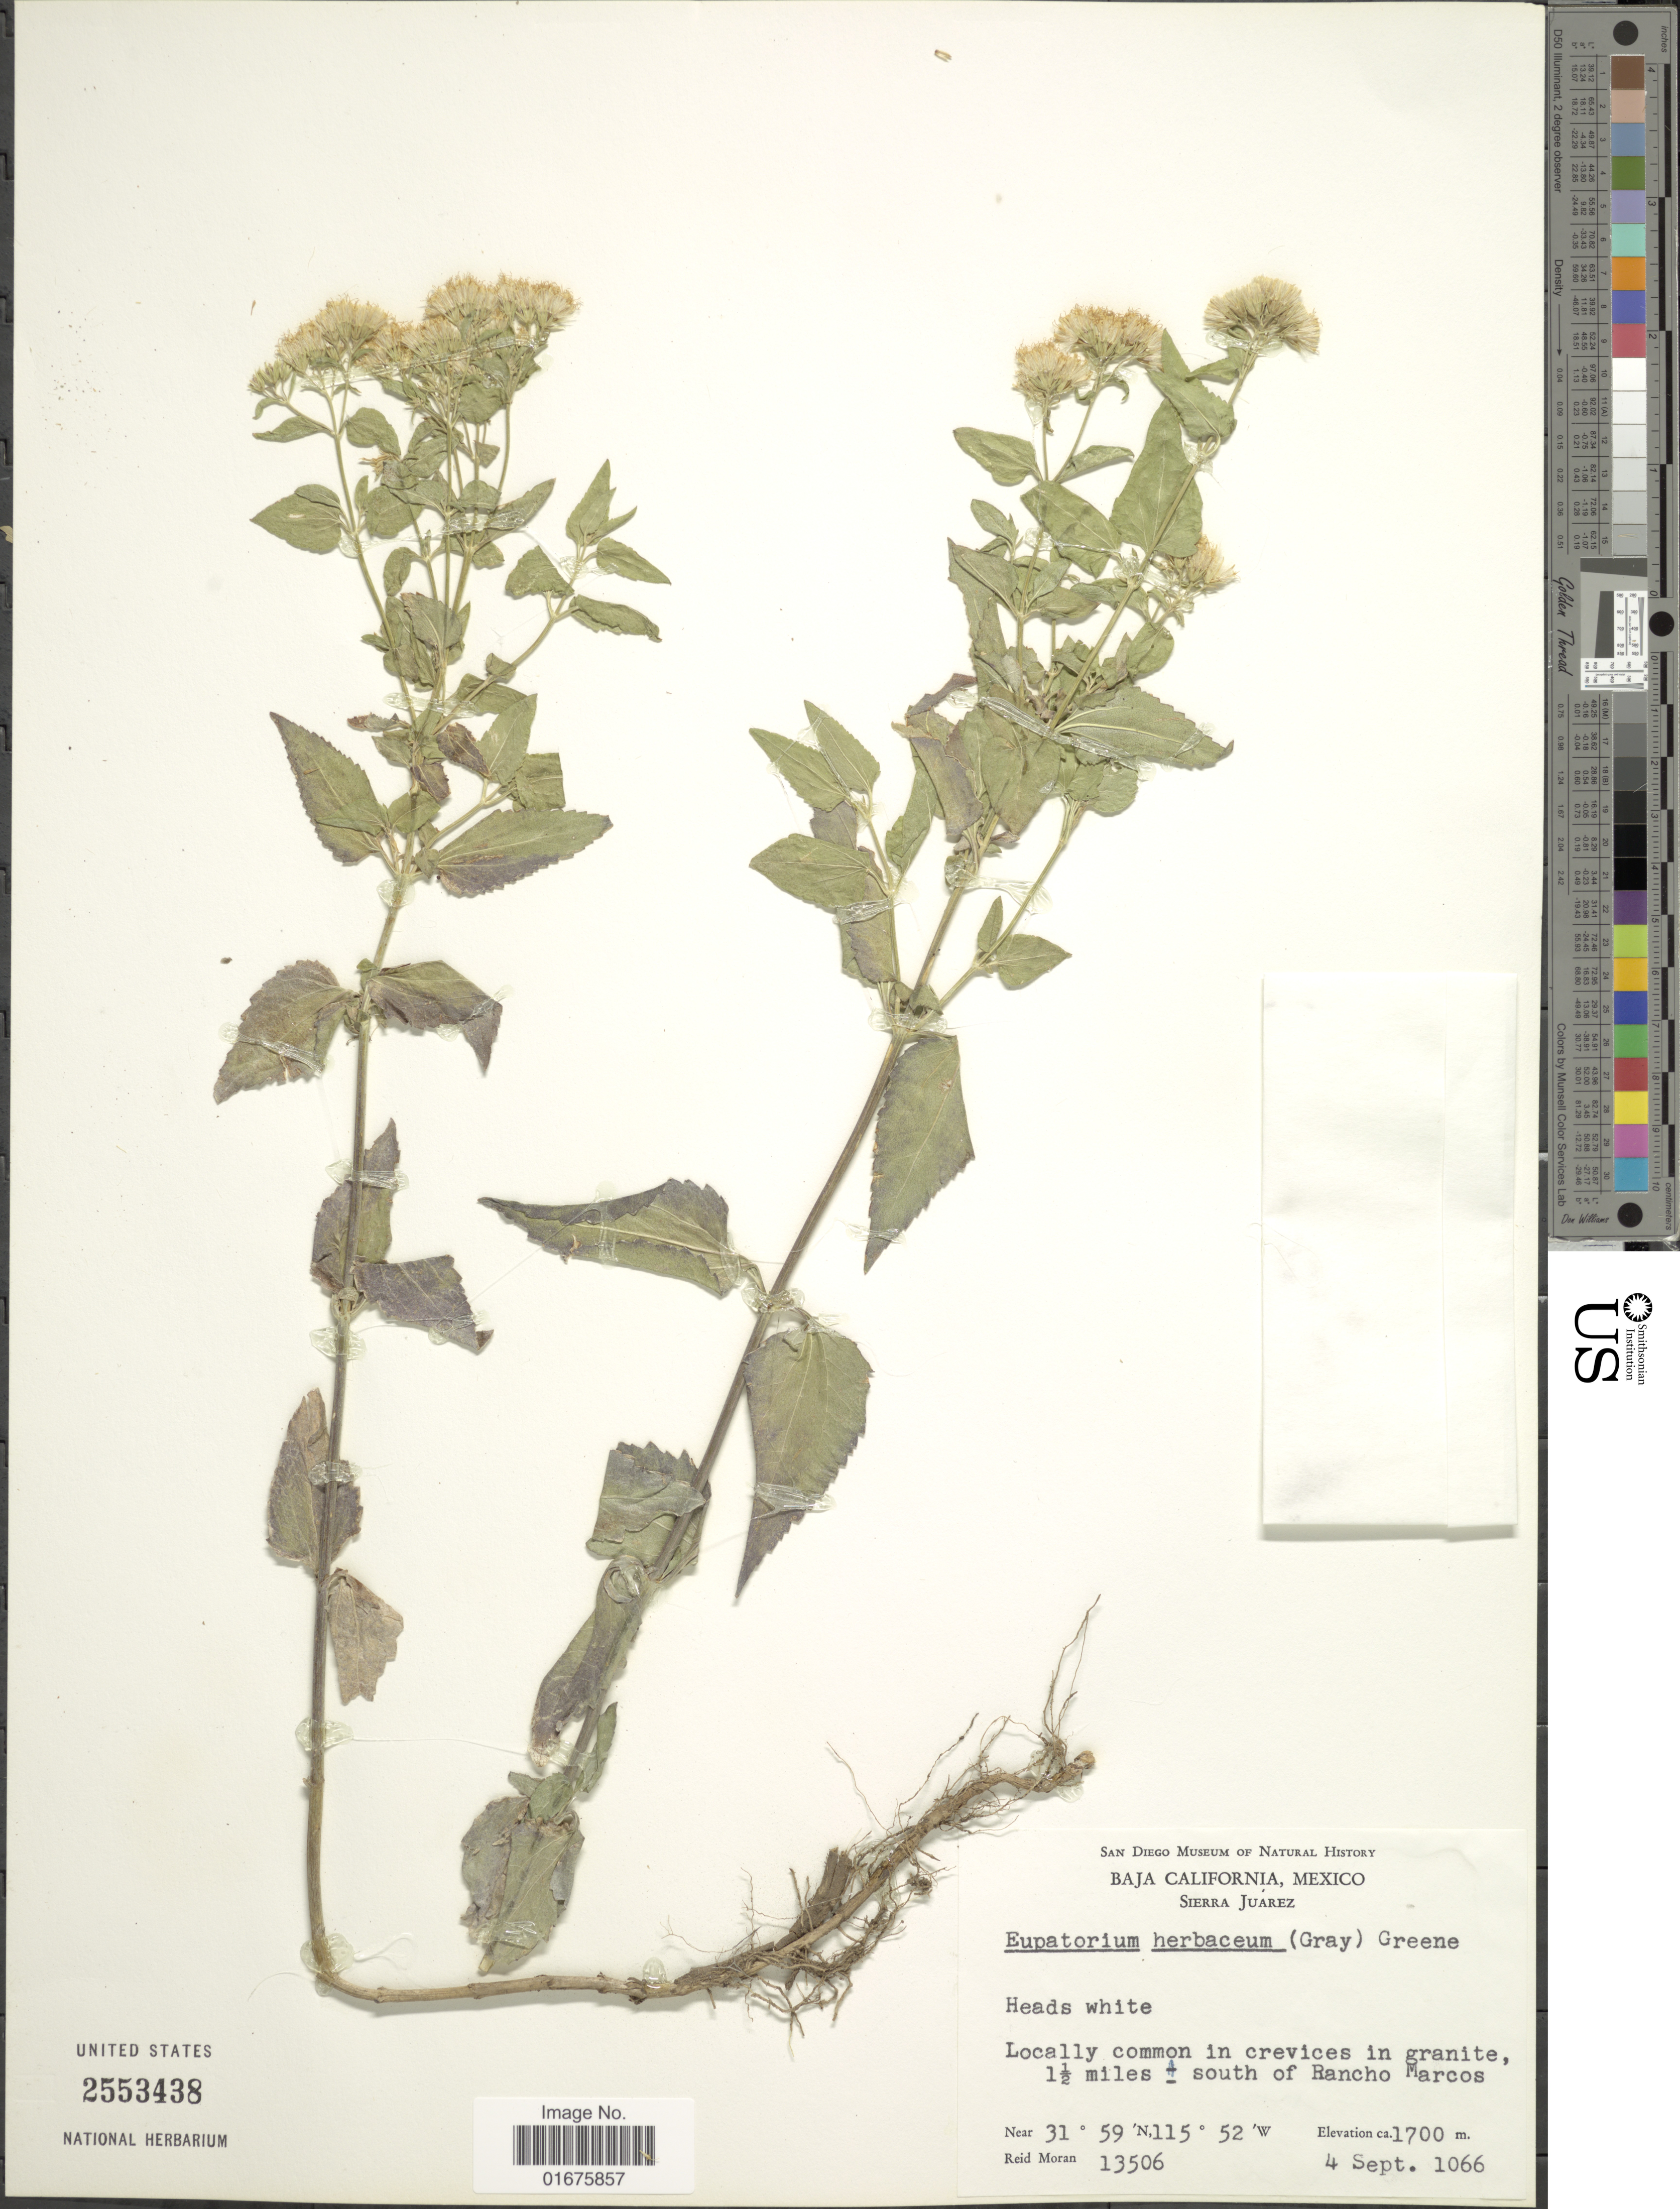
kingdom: Plantae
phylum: Tracheophyta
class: Magnoliopsida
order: Asterales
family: Asteraceae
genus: Ageratina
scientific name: Ageratina herbacea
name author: (A. Gray) R.M. King & H. Rob.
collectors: R. V. Moran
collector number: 13506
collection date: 1966-09-04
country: Mexico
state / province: Baja California Norte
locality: Sierra Juárez, locally common in crevices in granite, 1½ miles south of Rancho Marcos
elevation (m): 1700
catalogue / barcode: US 2553438